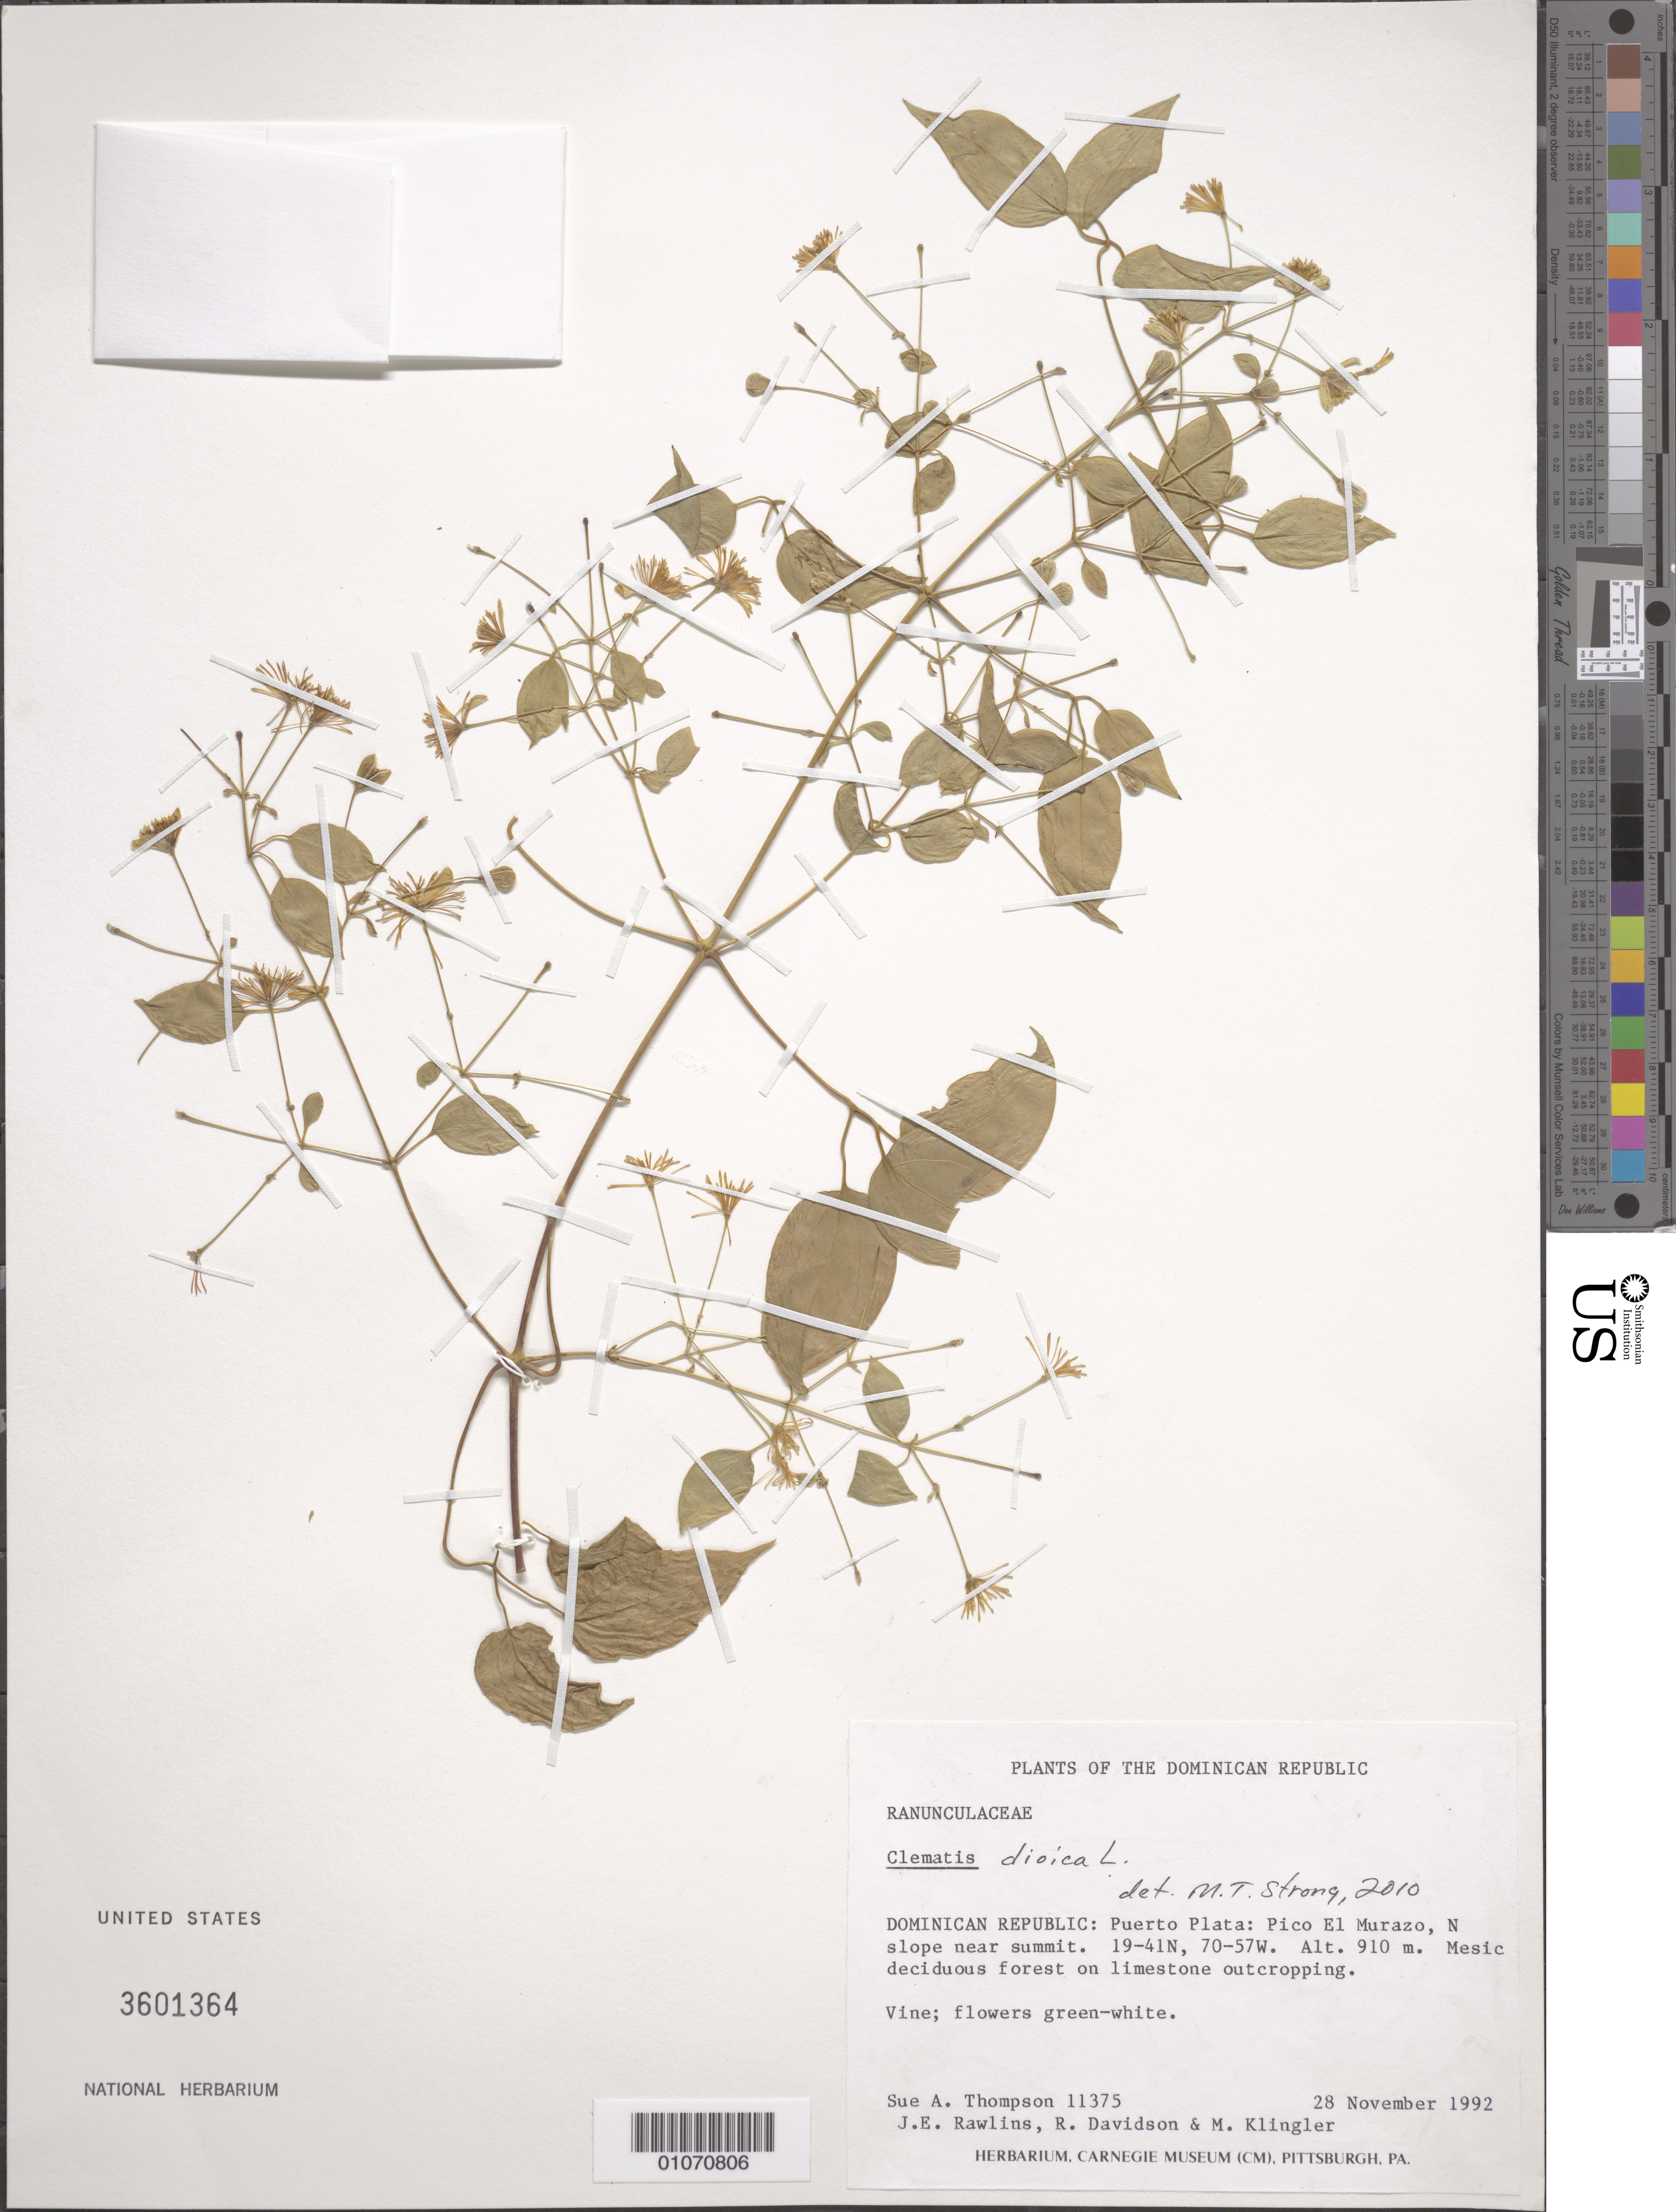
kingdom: Plantae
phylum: Tracheophyta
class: Magnoliopsida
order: Ranunculales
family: Ranunculaceae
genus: Clematis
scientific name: Clematis dioica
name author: L.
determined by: Strong, M. T., (US), Smithsonian Institution - National Museum of Natural History (UNITED STATES)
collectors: S. A. Thompson, J. Rawlins, R. Davidson & M. Klingler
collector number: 11375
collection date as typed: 28 Nov 1992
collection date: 1992-11-28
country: Dominican Republic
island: Hispaniola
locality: Puerto Plata; Pico El Murazo, N slope near summit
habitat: Mesic deciduous forest on limestone outcropping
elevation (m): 910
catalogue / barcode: US 3601364